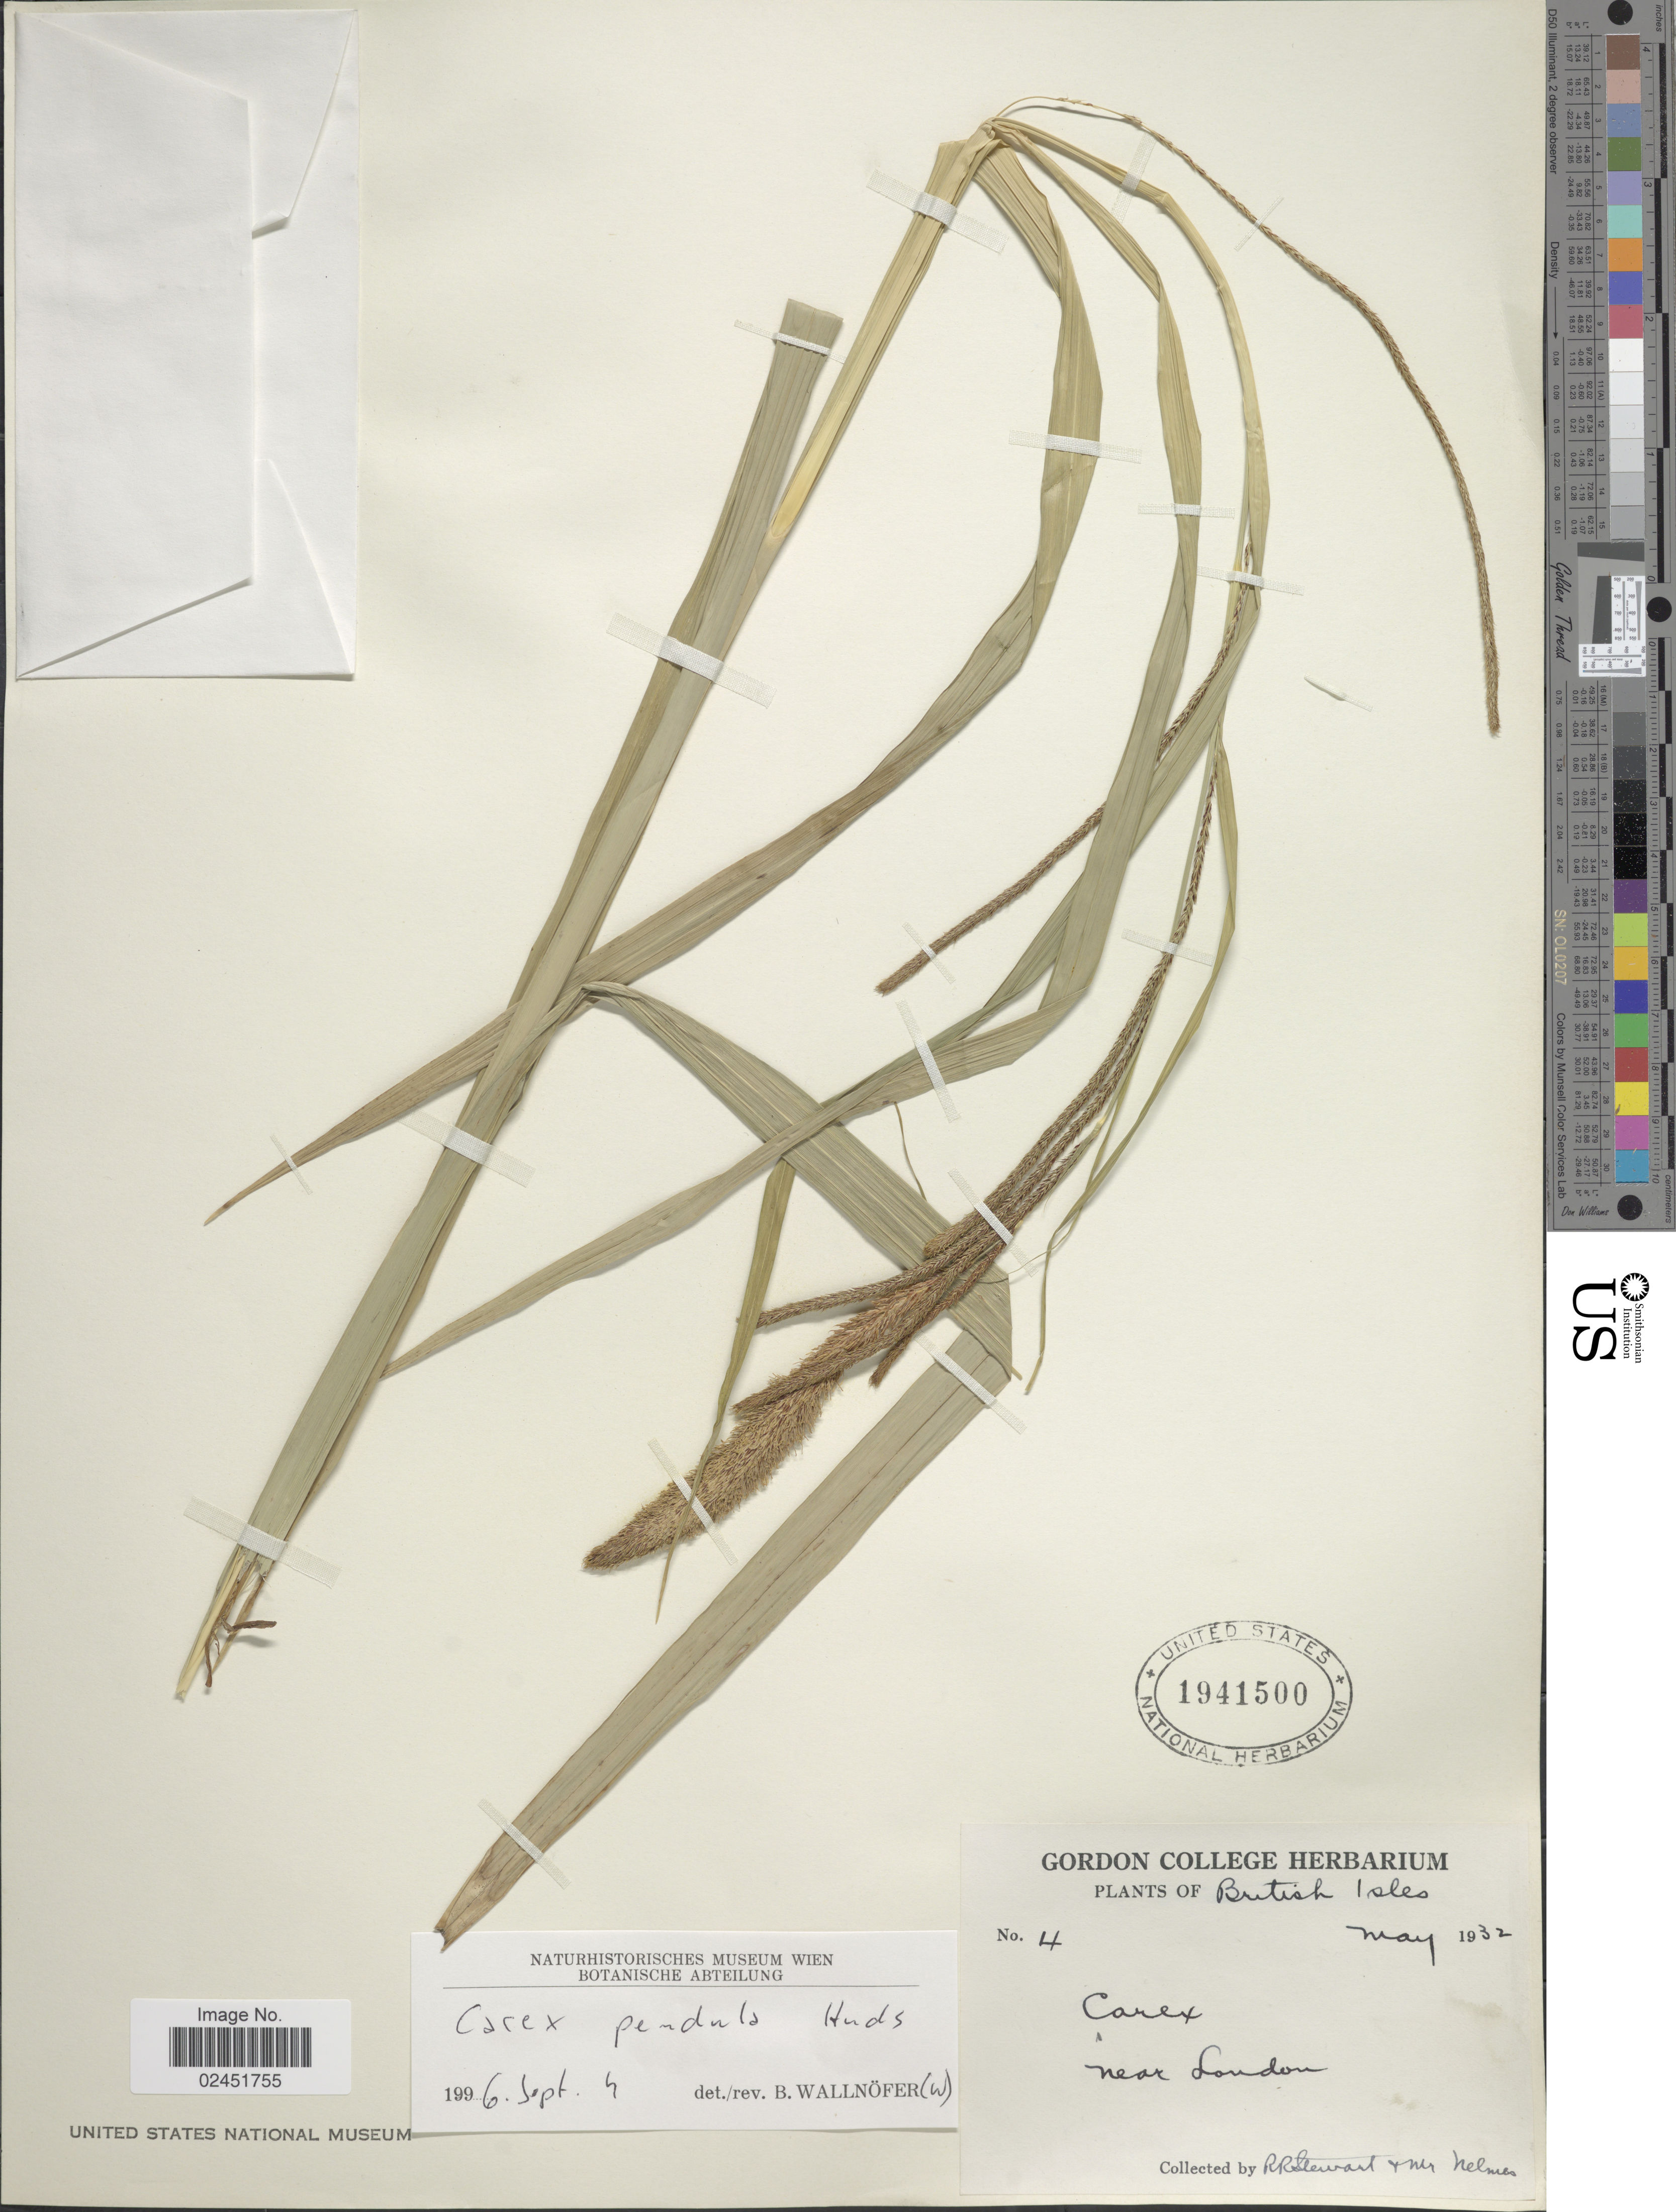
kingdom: Plantae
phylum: Tracheophyta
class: Liliopsida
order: Poales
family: Cyperaceae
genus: Carex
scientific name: Carex pendula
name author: Huds.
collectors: R. R. Stewart & Nelmes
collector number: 4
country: United Kingdom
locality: British Isles. Near London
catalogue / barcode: US 1941500